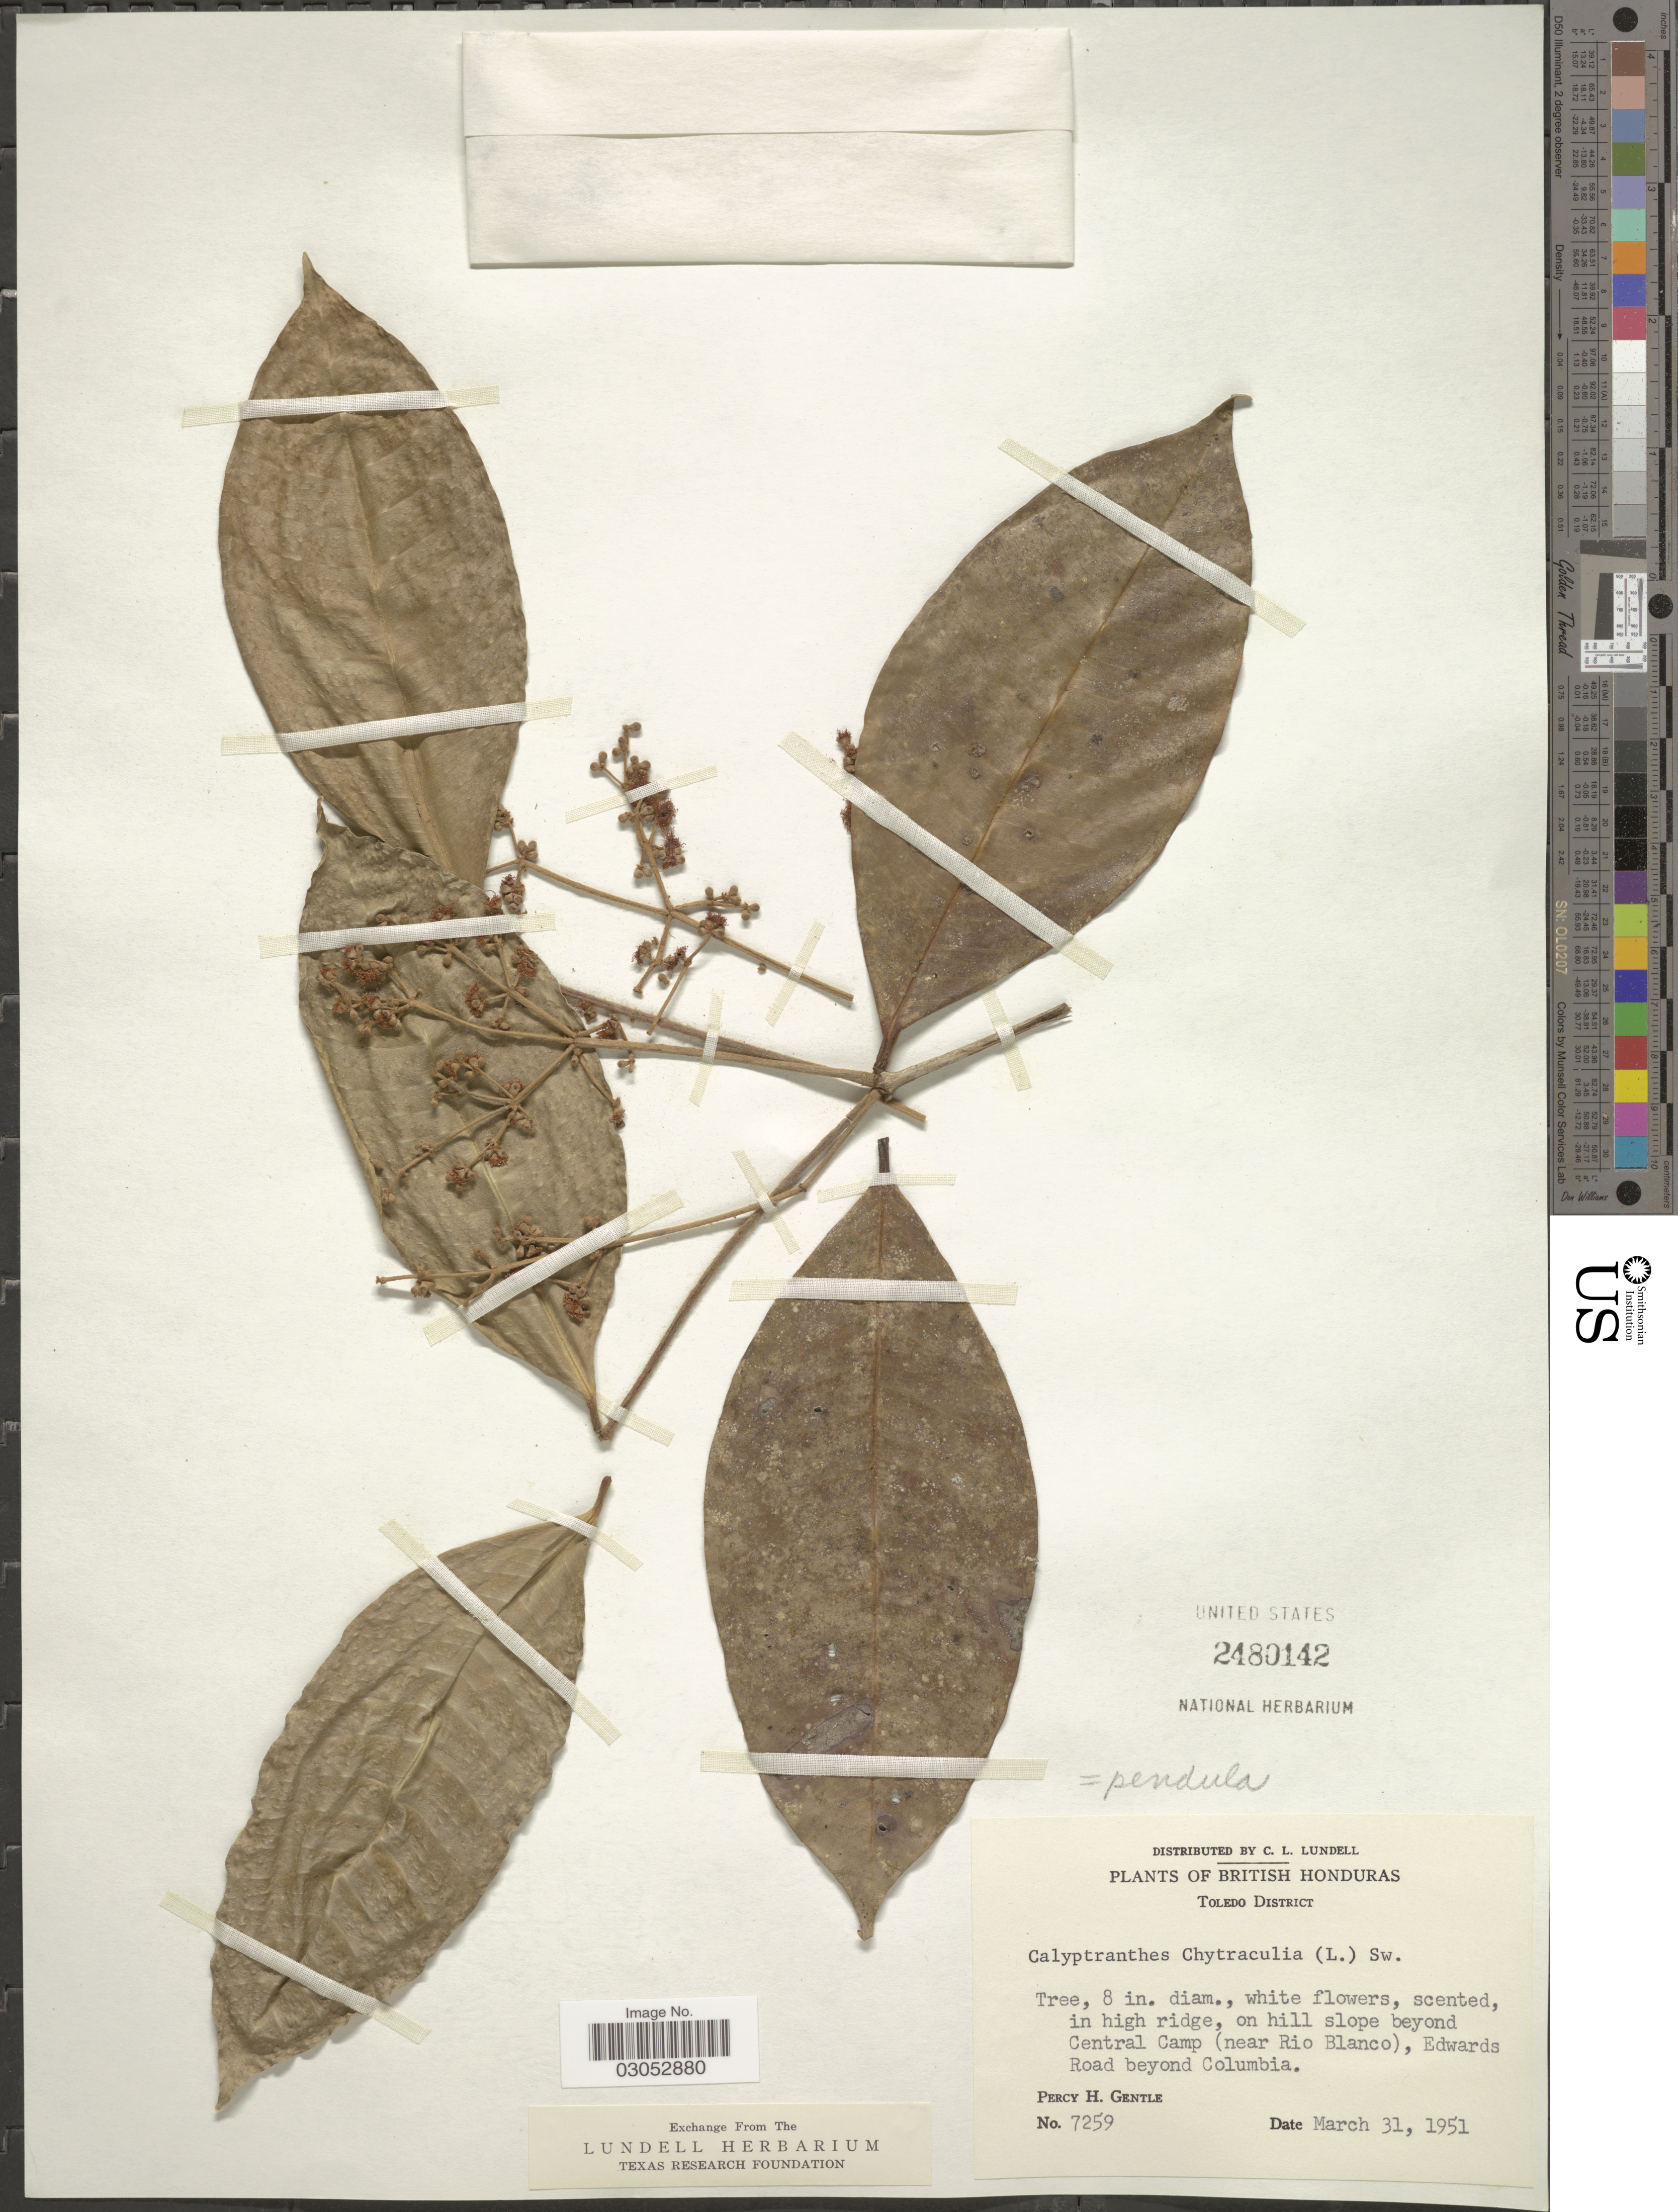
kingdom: Plantae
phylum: Tracheophyta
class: Magnoliopsida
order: Myrtales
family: Myrtaceae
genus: Myrcia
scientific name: Myrcia pendens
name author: A.R. Lourenço & Sánchez-Cháv.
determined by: Strong, Mark T., (BOT), Smithsonian Institution - National Museum of Natural History (UNITED STATES)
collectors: P. H. Gentle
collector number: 7259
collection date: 1951-03-31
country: Belize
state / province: Toledo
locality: British Honduras, Toledo District, on hill slope beyond Central Camp (near Rio Blanco), Edwards Road beyond Columbia.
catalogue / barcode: US 2480142